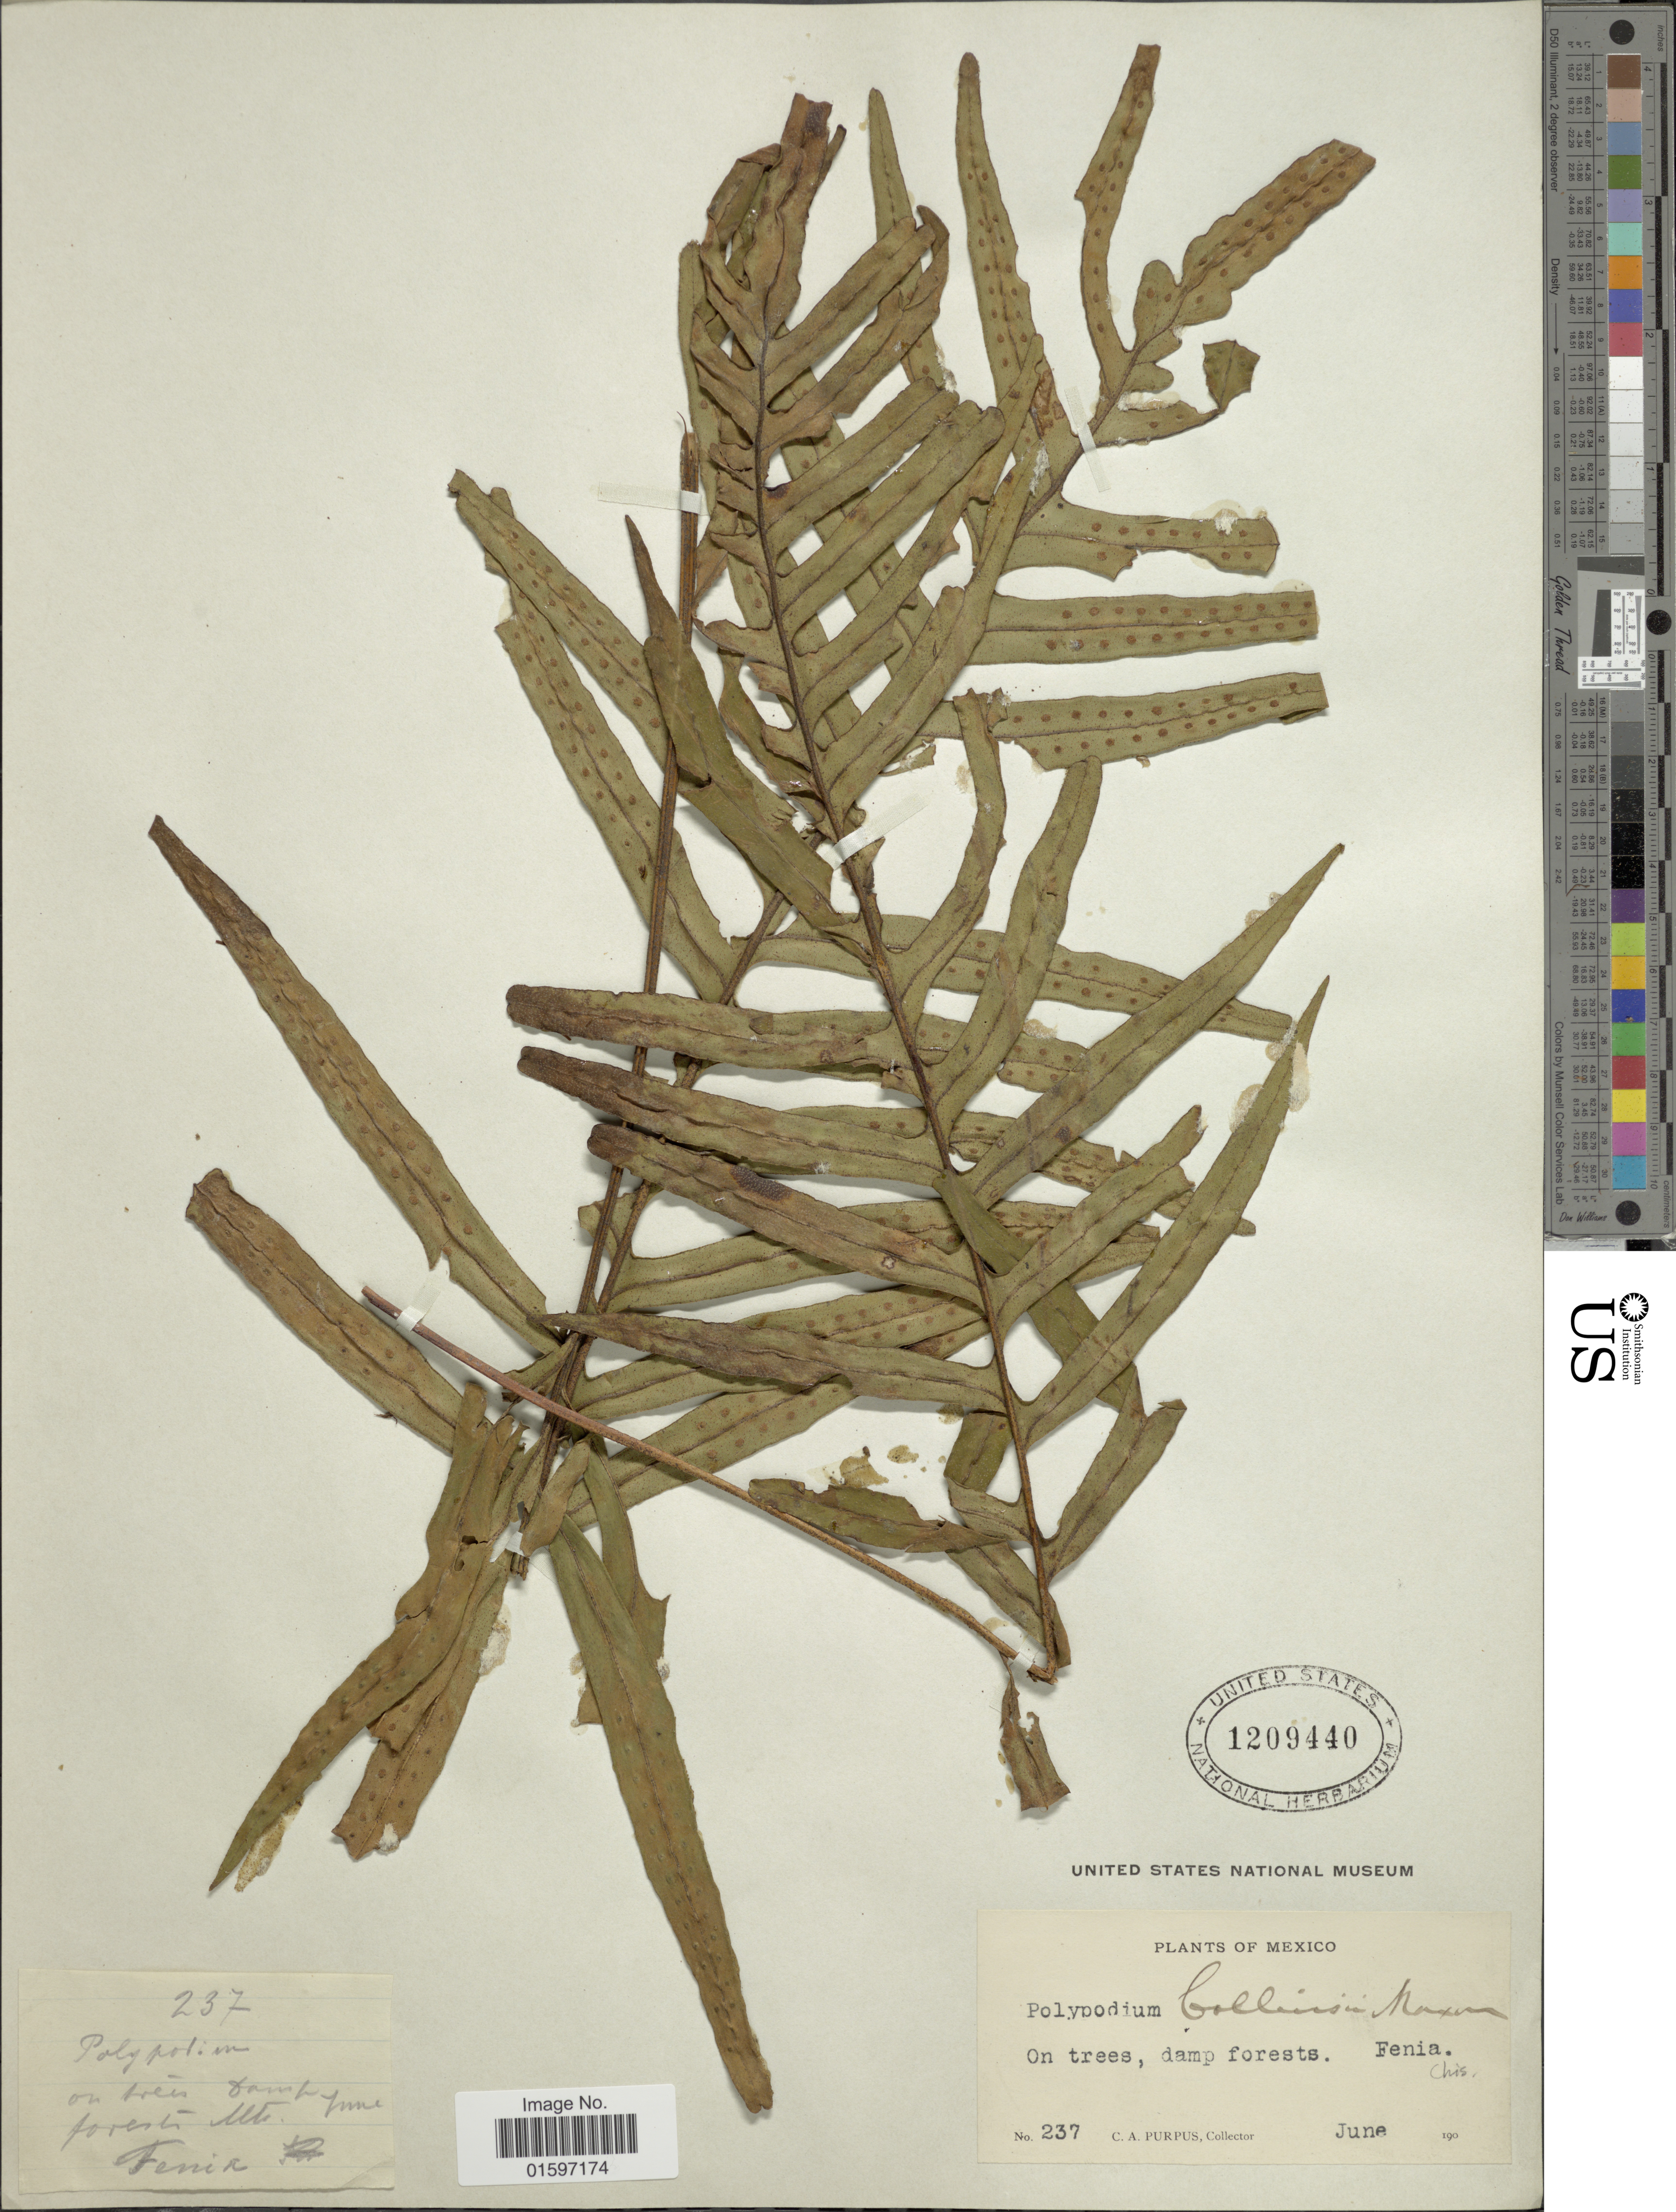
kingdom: Plantae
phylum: Tracheophyta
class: Polypodiopsida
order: Polypodiales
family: Polypodiaceae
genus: Pleopeltis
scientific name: Pleopeltis collinsii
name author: (Maxon)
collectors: C. A. Purpus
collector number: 237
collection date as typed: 190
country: Mexico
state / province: Chiapas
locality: On trees, damp forests, Fenia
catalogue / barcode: US 1209440